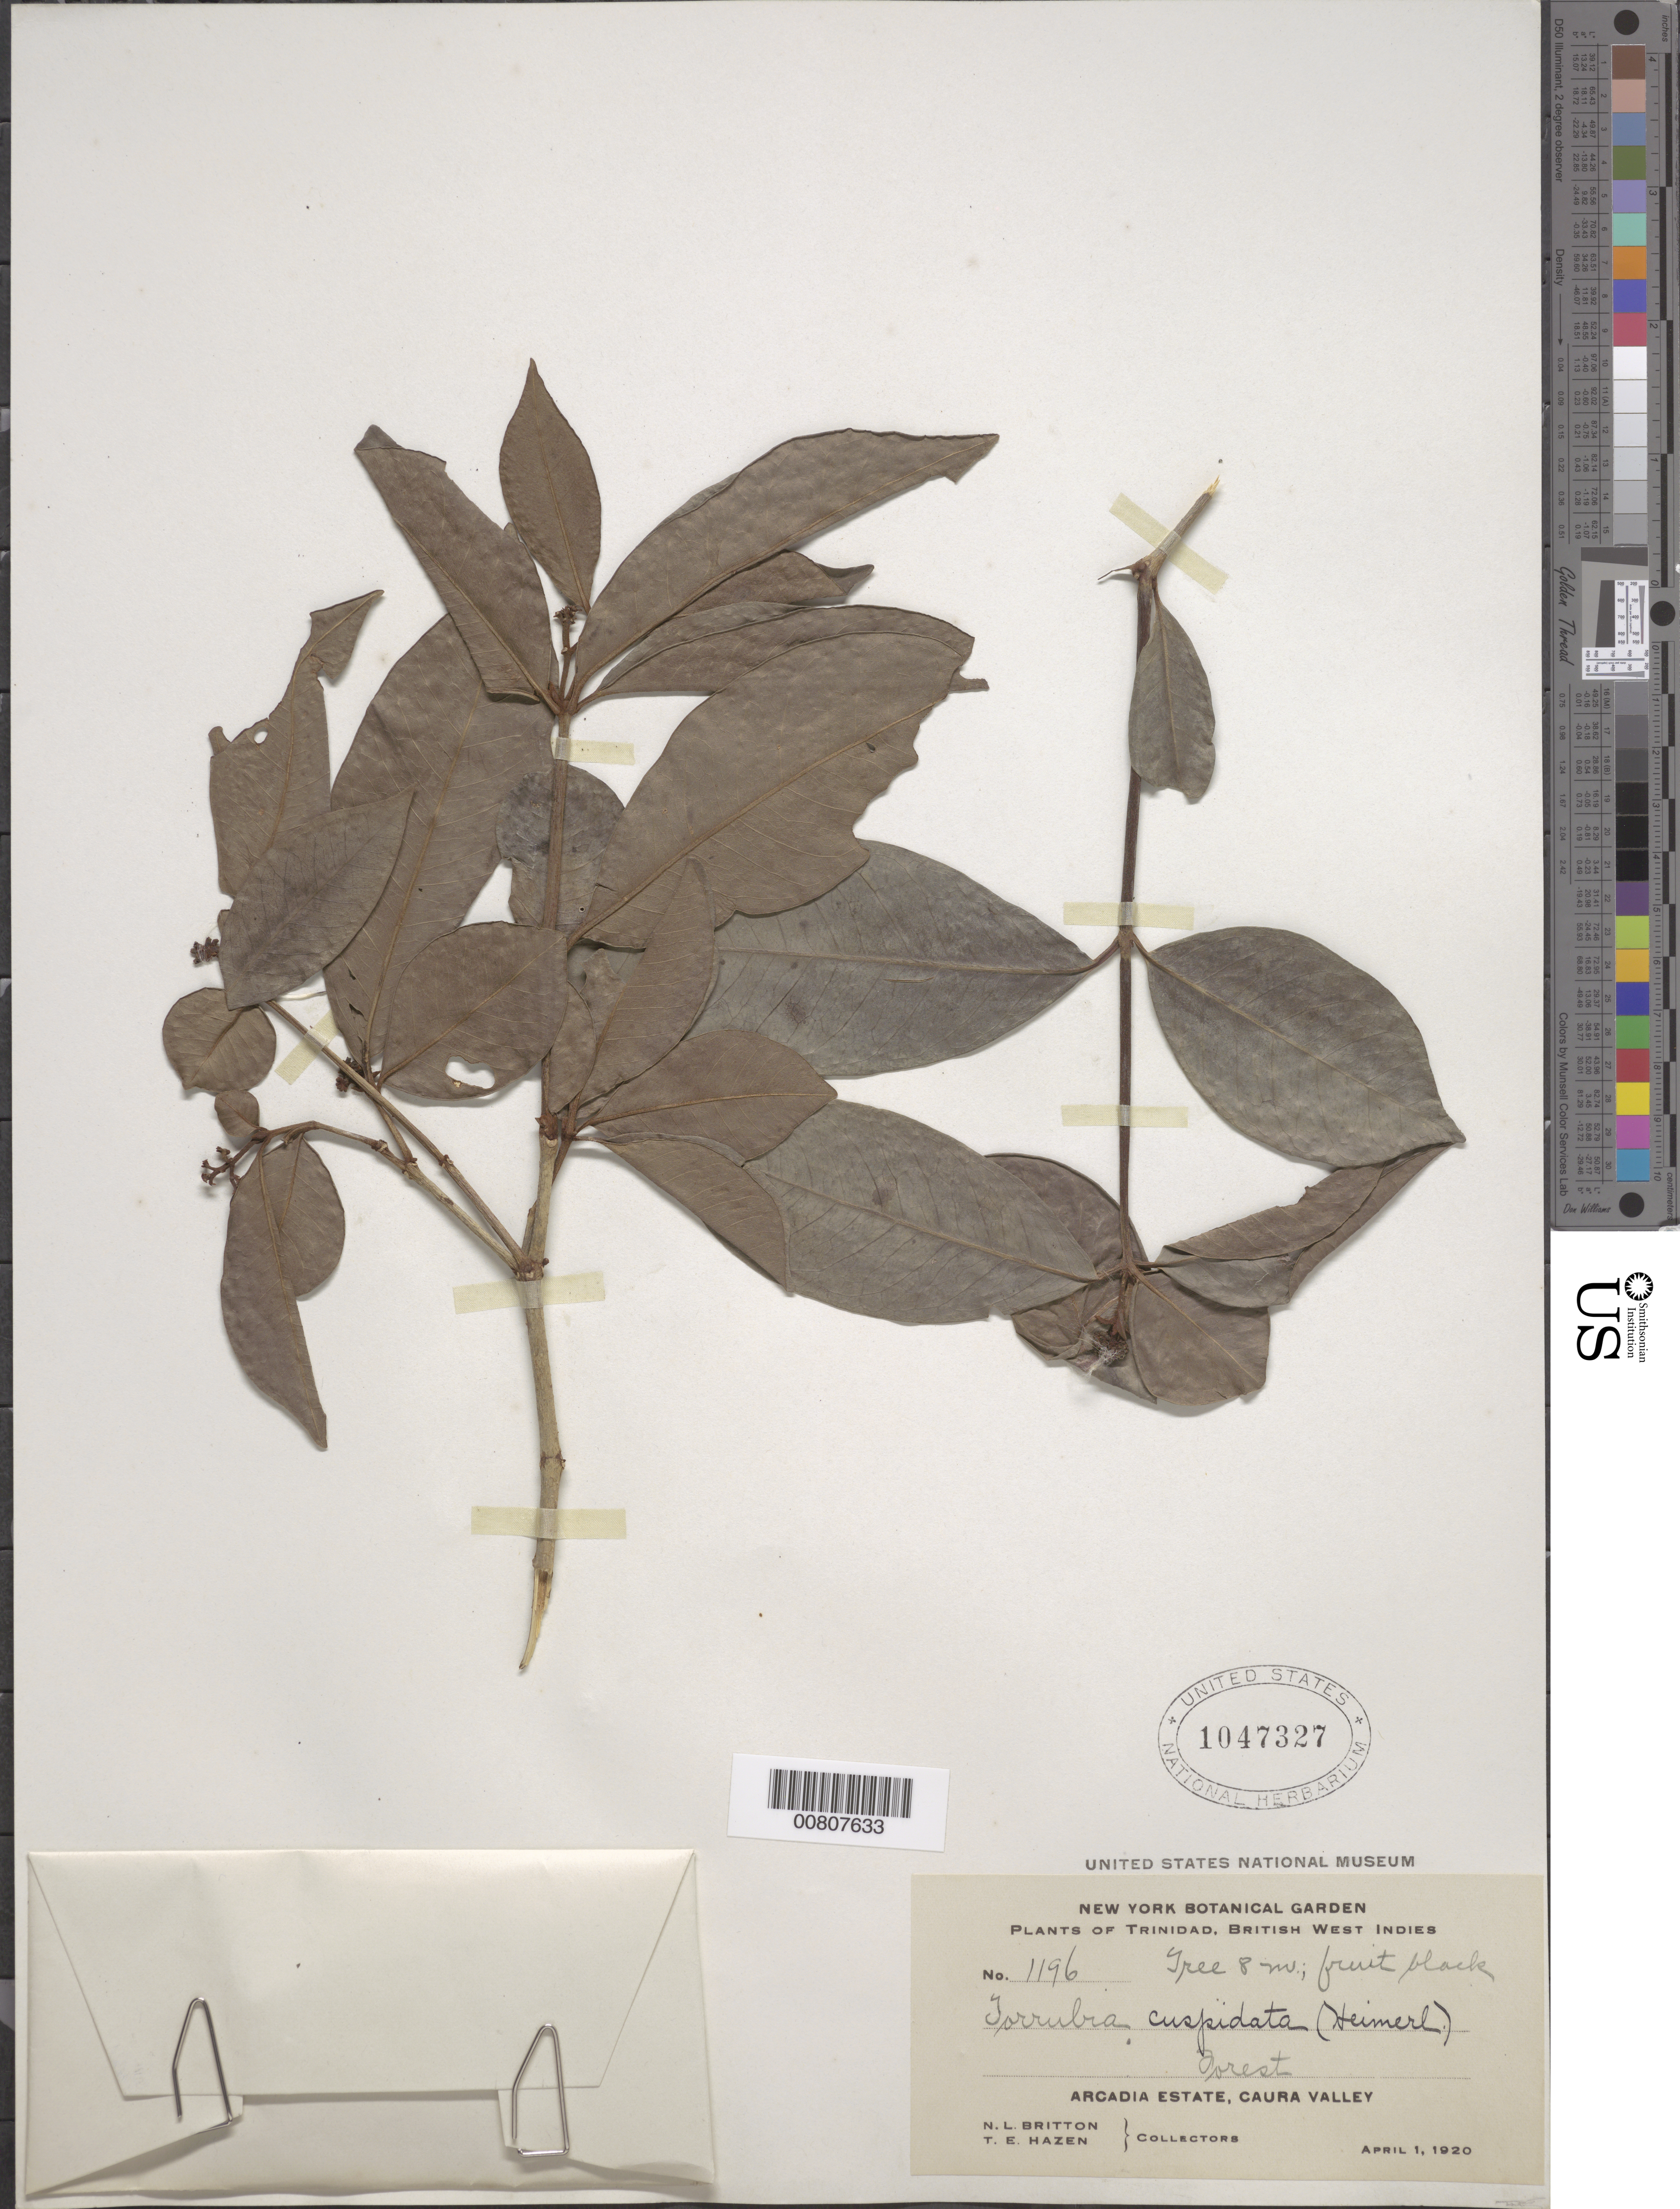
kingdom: Plantae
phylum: Tracheophyta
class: Magnoliopsida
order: Caryophyllales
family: Nyctaginaceae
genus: Guapira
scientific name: Guapira ferruginea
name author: (Klotzsch ex Choisy) Lundell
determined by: Strong, Mark T., (BOT), Smithsonian Institution - National Museum of Natural History (UNITED STATES)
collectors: N. Britton & T. E. Hazen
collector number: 1196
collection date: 1920-04-01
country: Trinidad and Tobago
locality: Trinidad, British West Indies. Forest. Arcadia Estate, Caura Valley.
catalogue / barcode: US 1047327